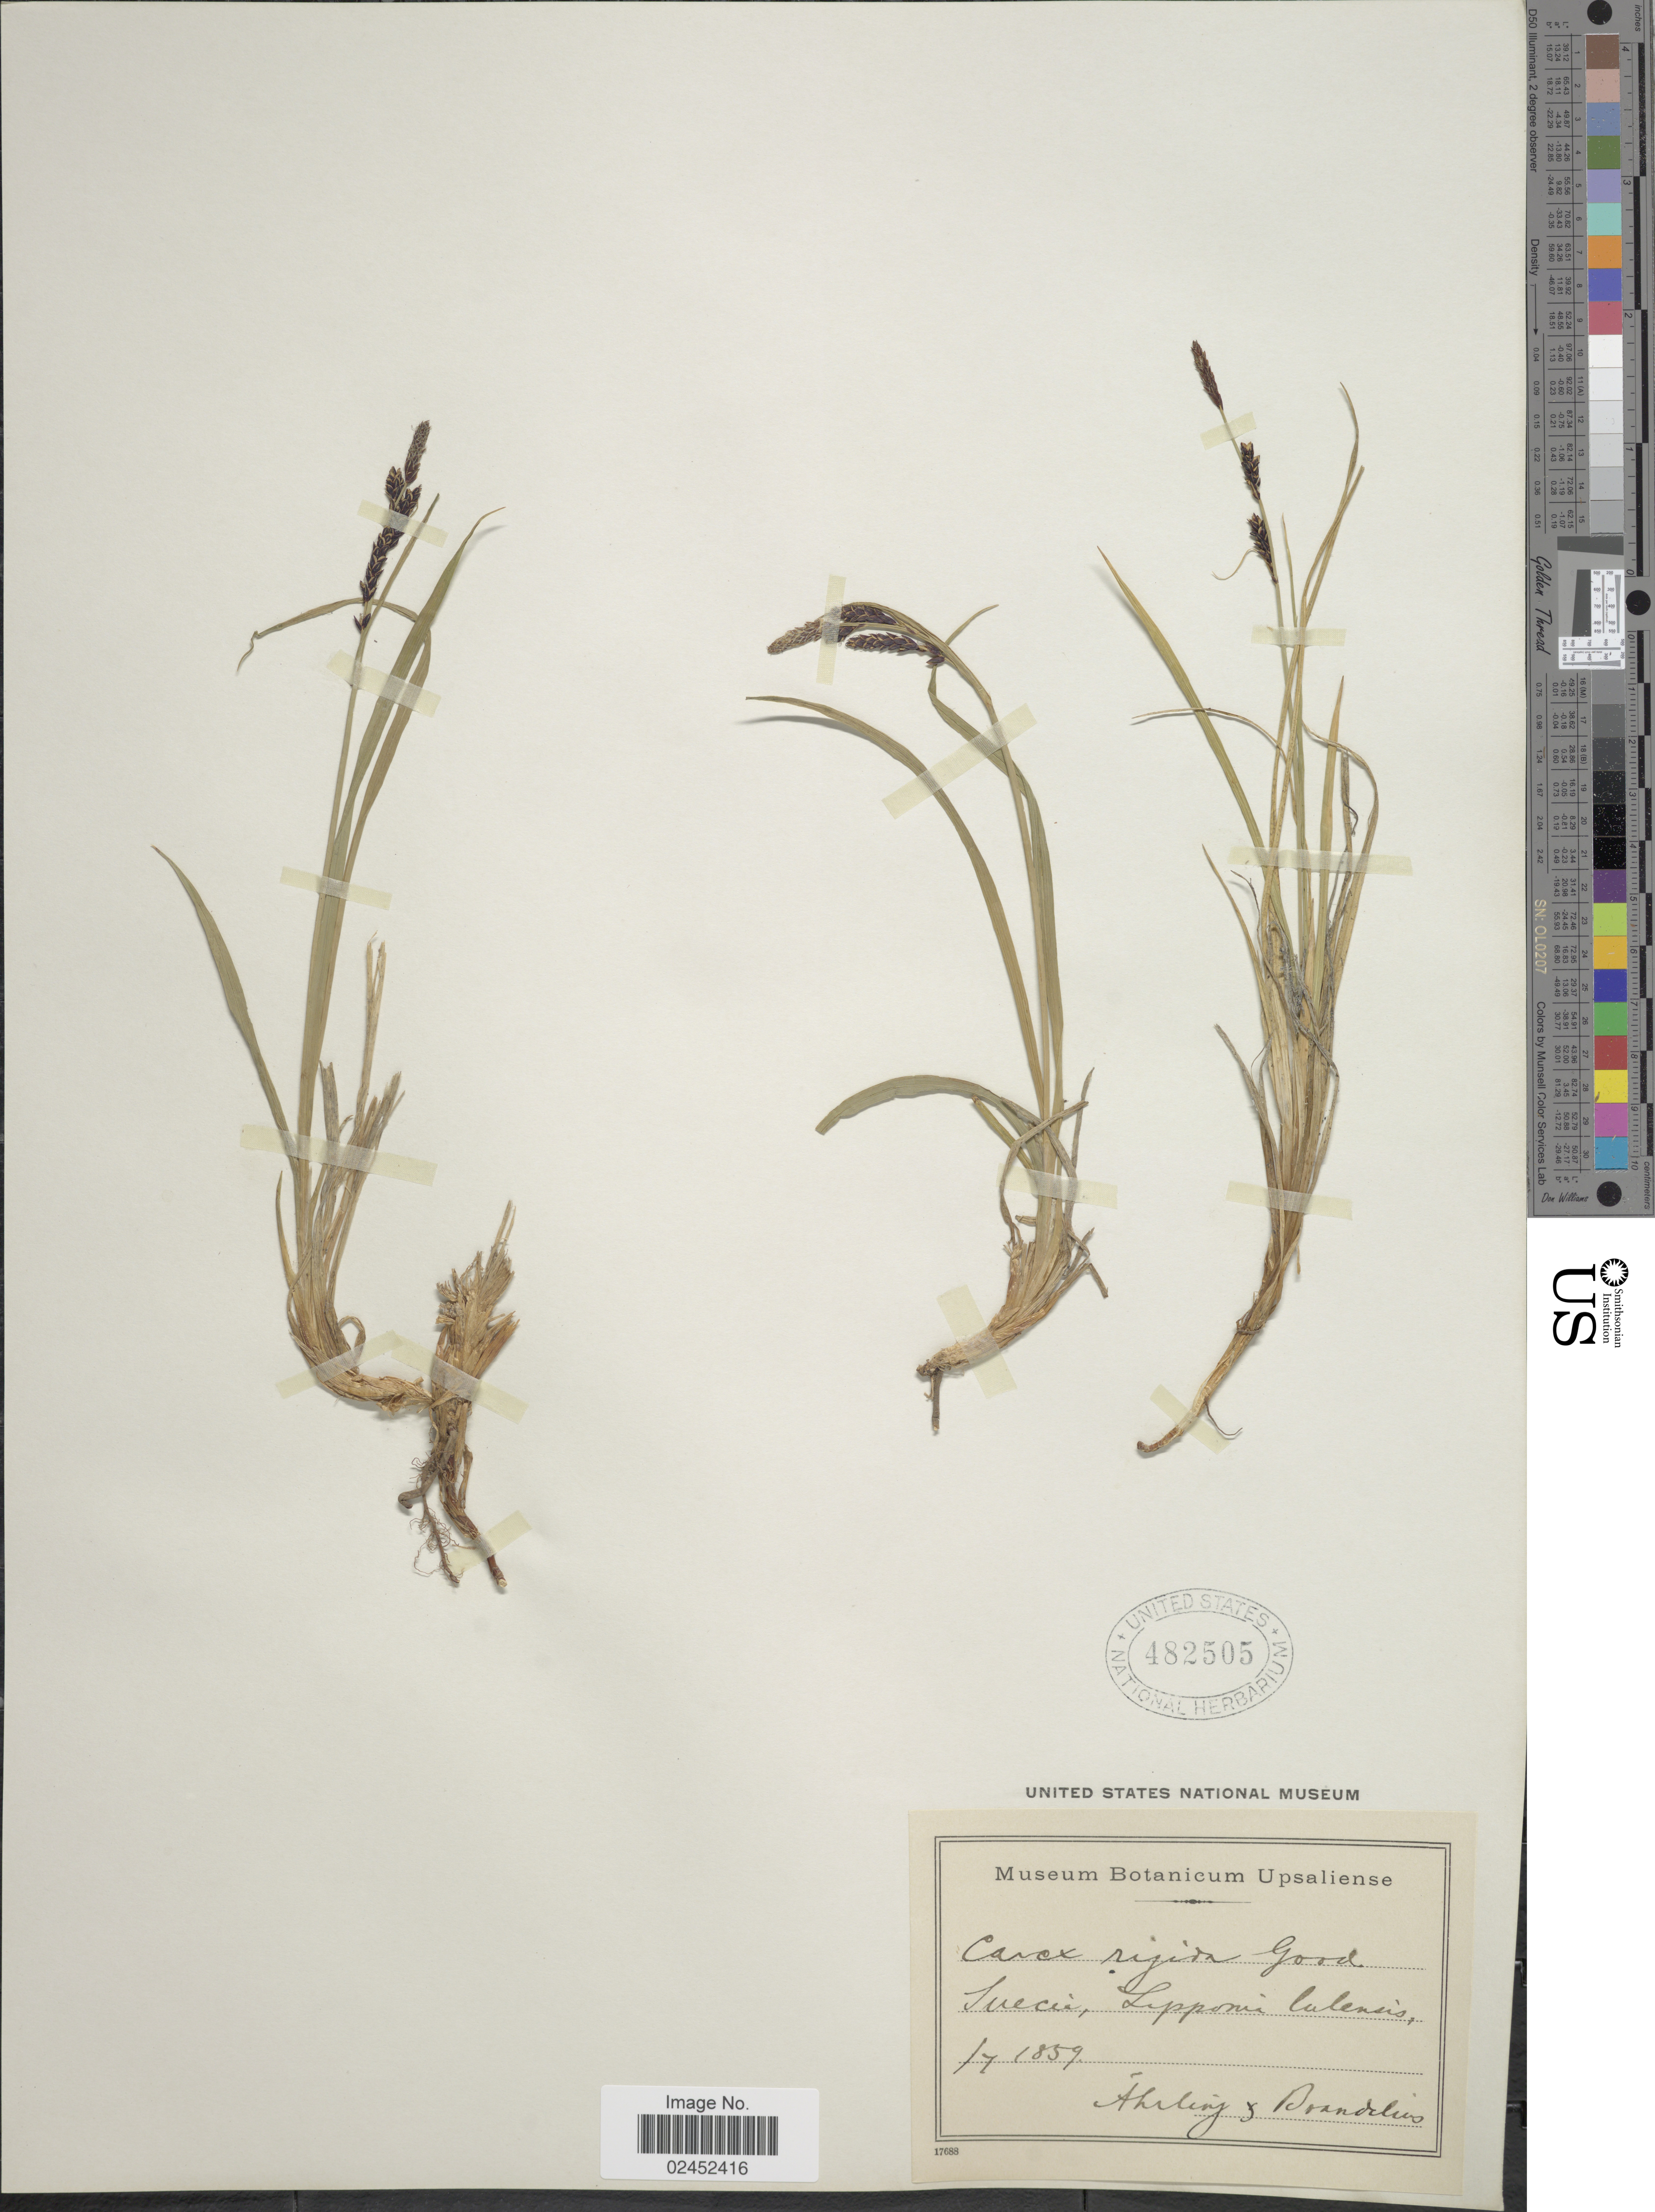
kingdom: Plantae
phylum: Tracheophyta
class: Liliopsida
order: Poales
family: Cyperaceae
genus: Carex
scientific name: Carex bigelowii subsp. bigelowii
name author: Torr. ex Schwein.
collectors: Arhling & M. Brandelius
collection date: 1859-07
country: Sweden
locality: Suecia, Lapponia lulensis.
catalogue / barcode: US 482505